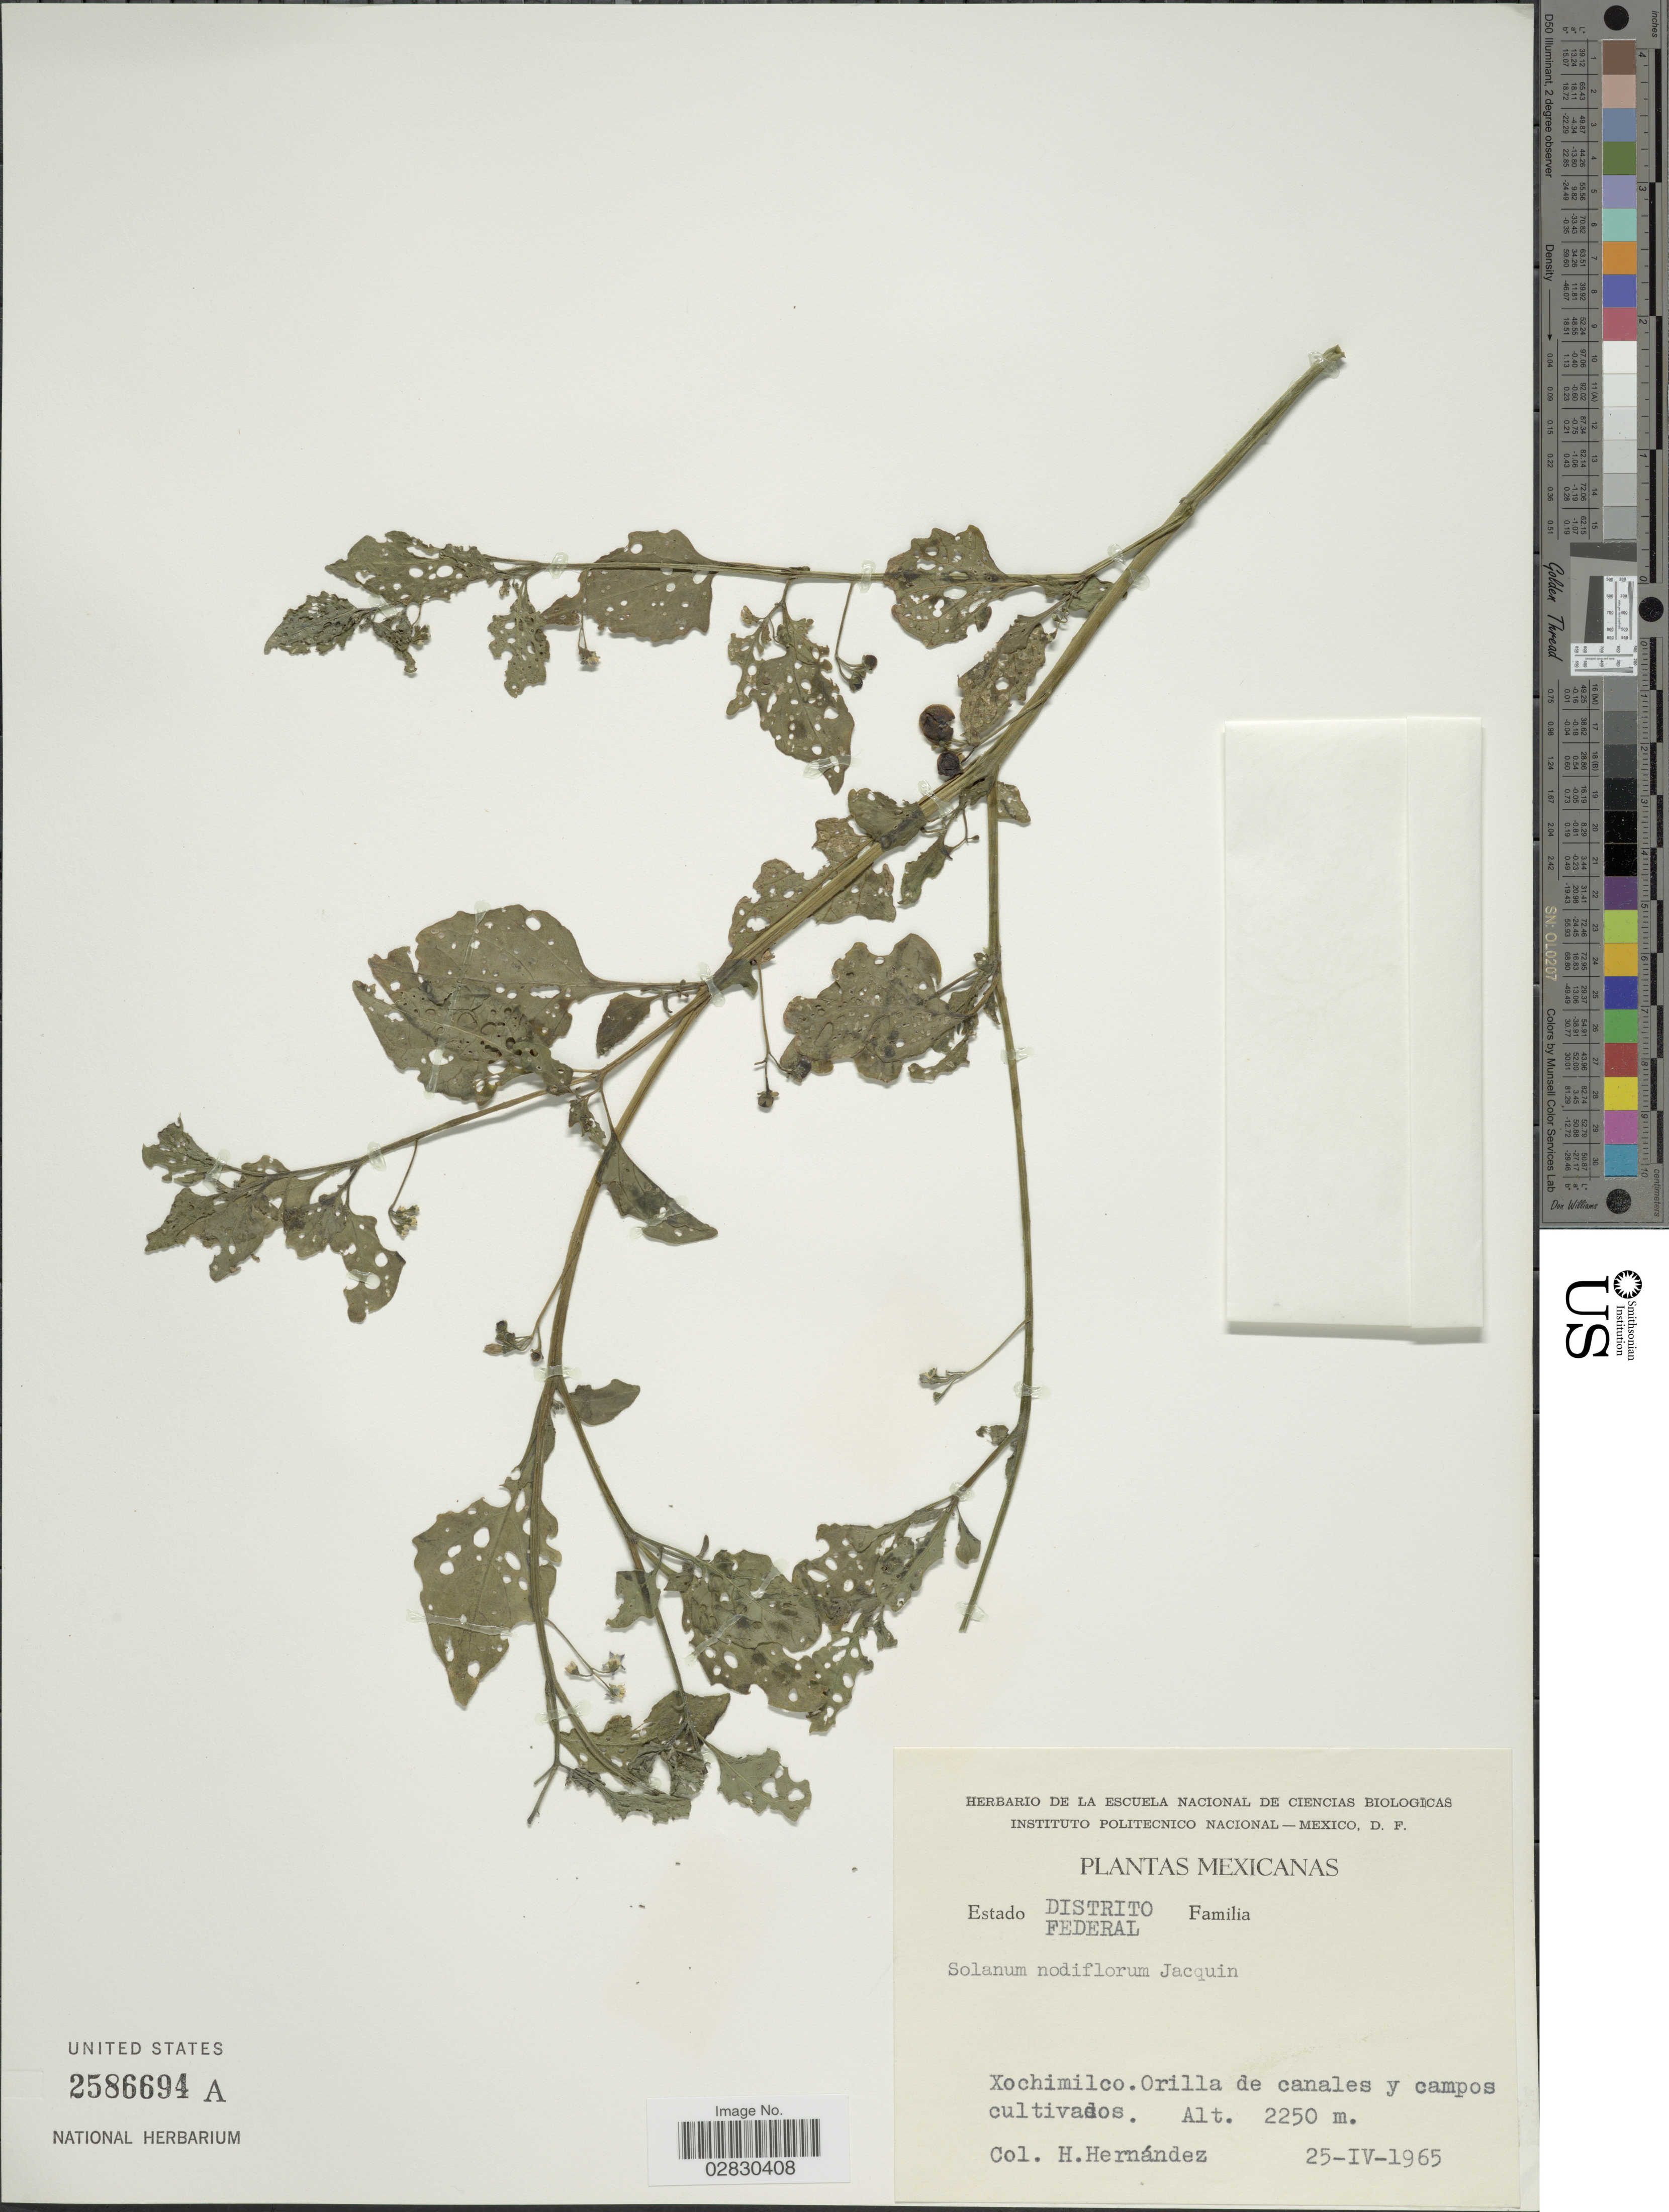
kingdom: Plantae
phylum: Tracheophyta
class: Magnoliopsida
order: Solanales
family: Solanaceae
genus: Solanum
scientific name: Solanum americanum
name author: Mill.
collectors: Hernández, H.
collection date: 1965-04-28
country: Mexico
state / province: Distrito Federal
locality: Xochimilco. Orilla de canales y campos cultivados.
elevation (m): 2250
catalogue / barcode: US 2586694A